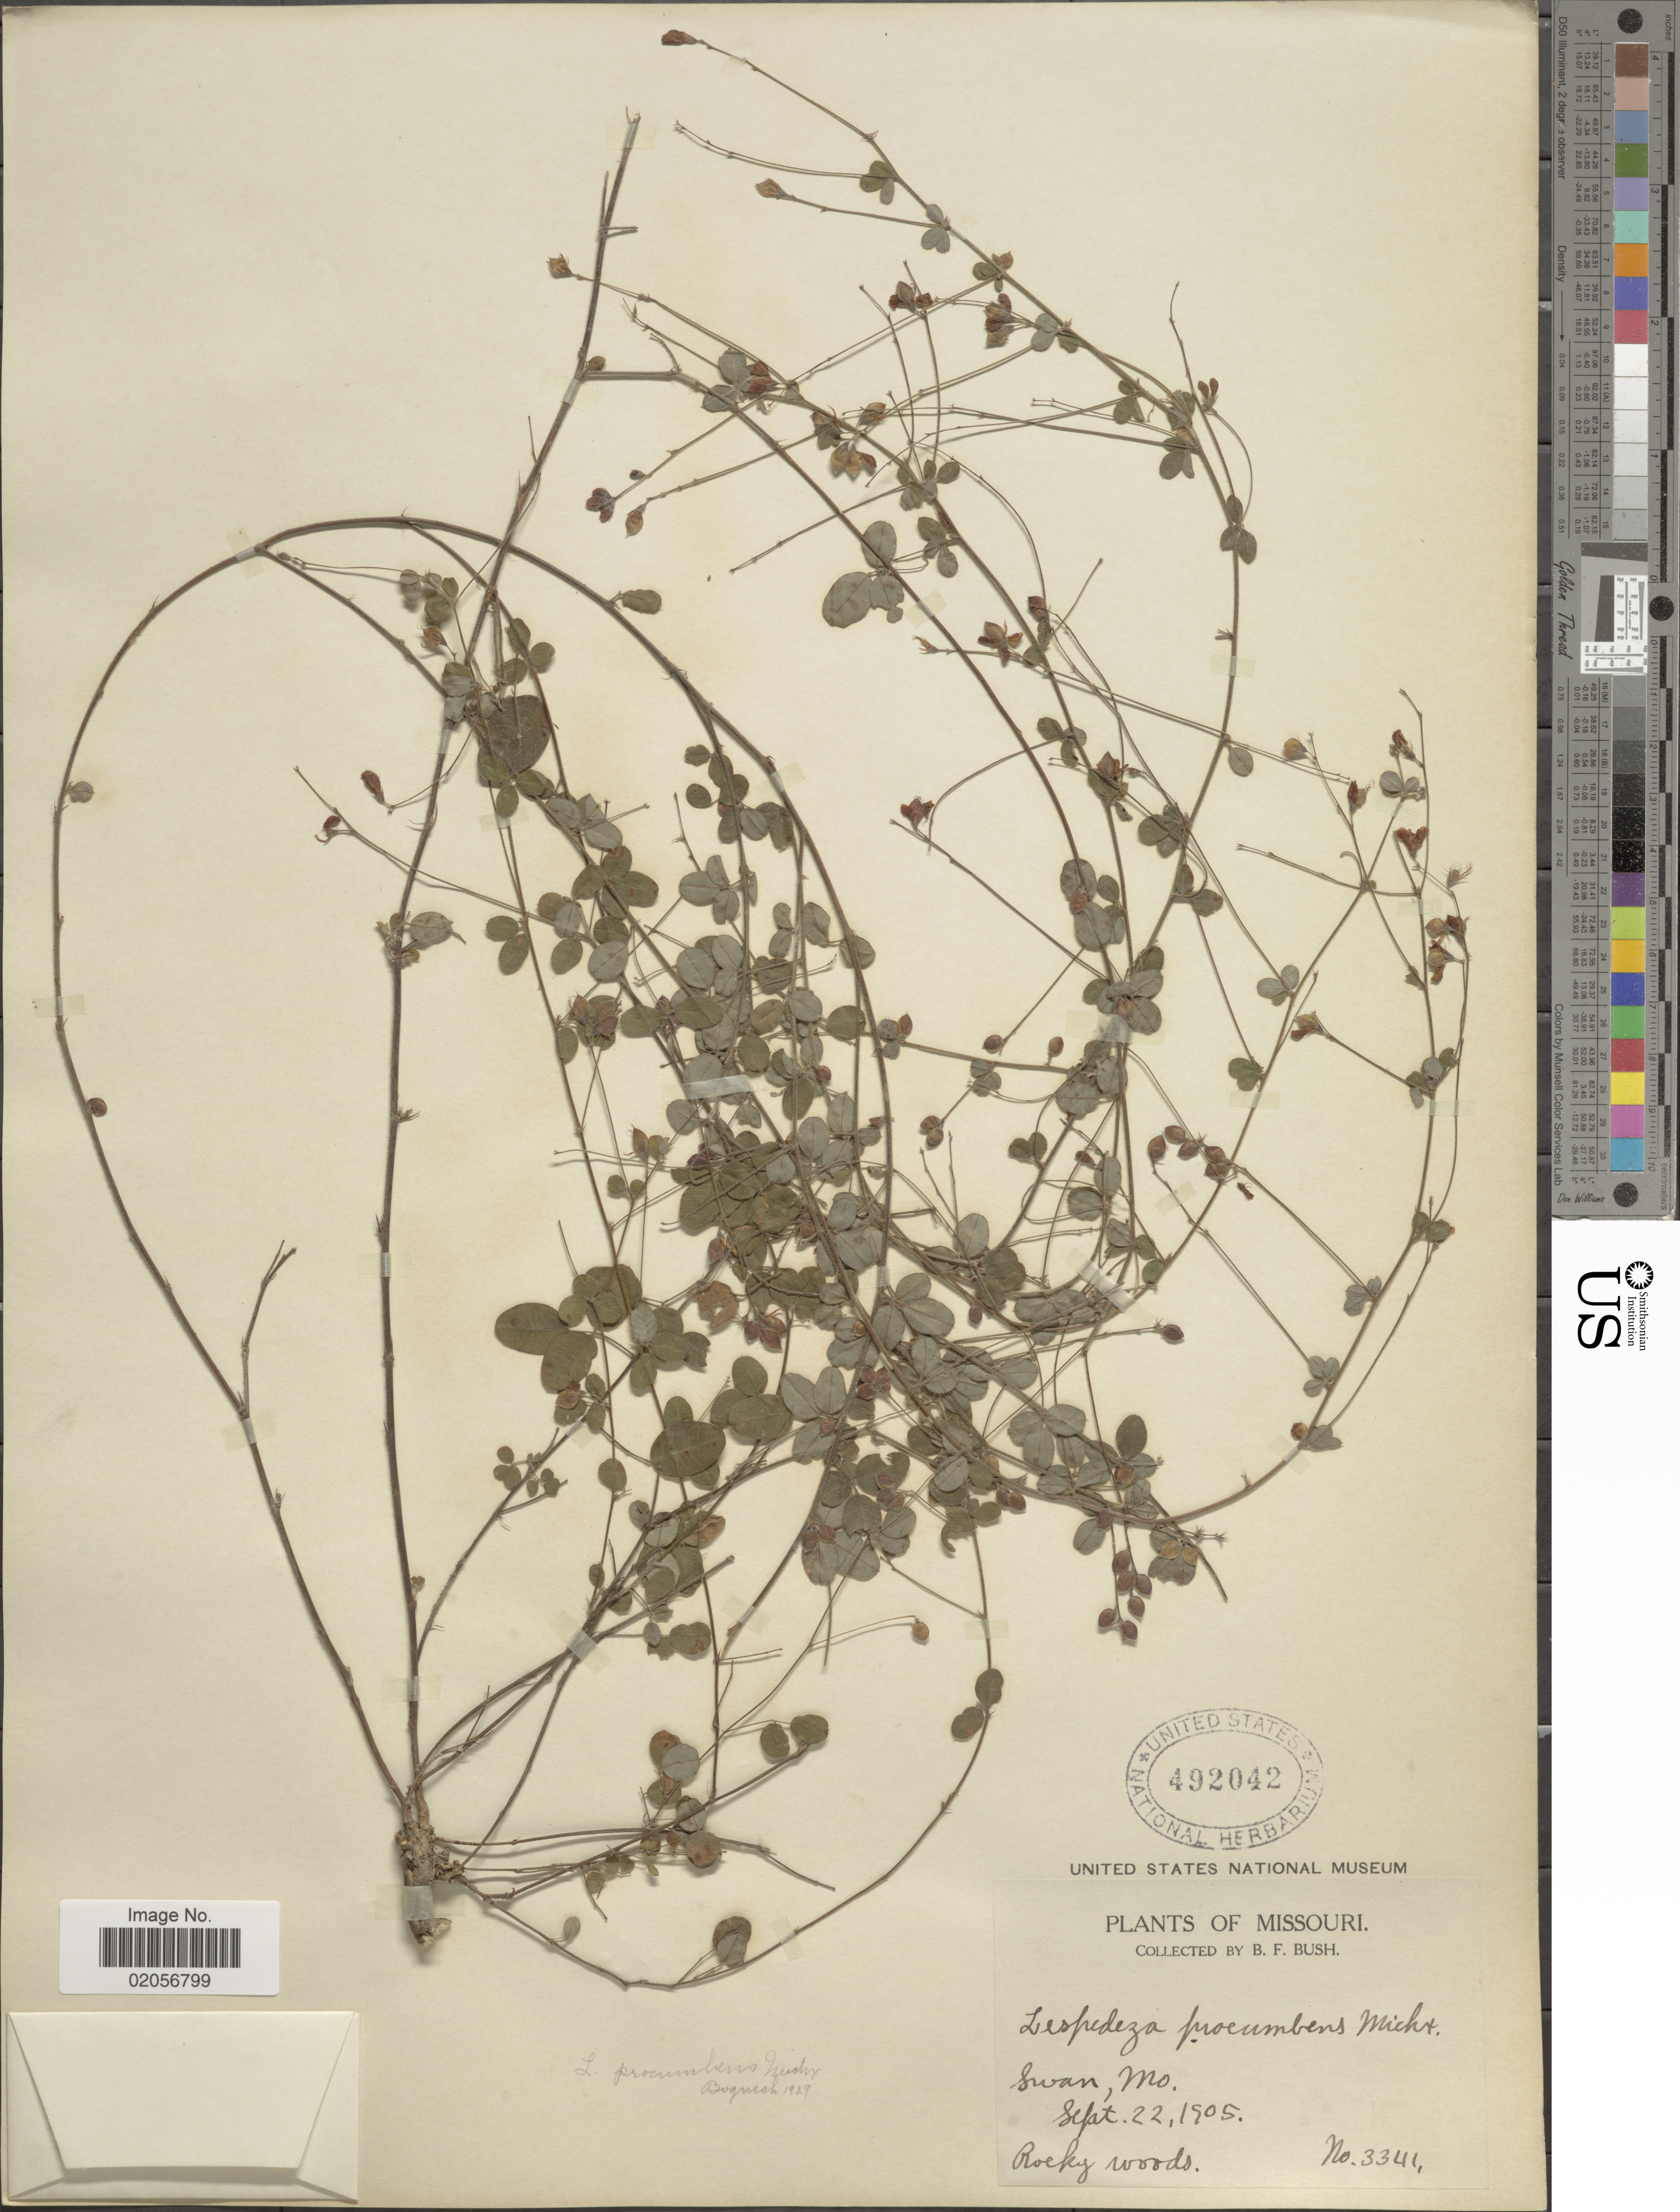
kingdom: Plantae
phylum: Tracheophyta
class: Magnoliopsida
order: Fabales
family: Fabaceae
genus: Lespedeza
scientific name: Lespedeza procumbens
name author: Michx.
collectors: B. F. Bush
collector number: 3341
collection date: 1905-09-22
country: United States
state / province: Missouri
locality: Swan, Rocky woods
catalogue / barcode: US 492042